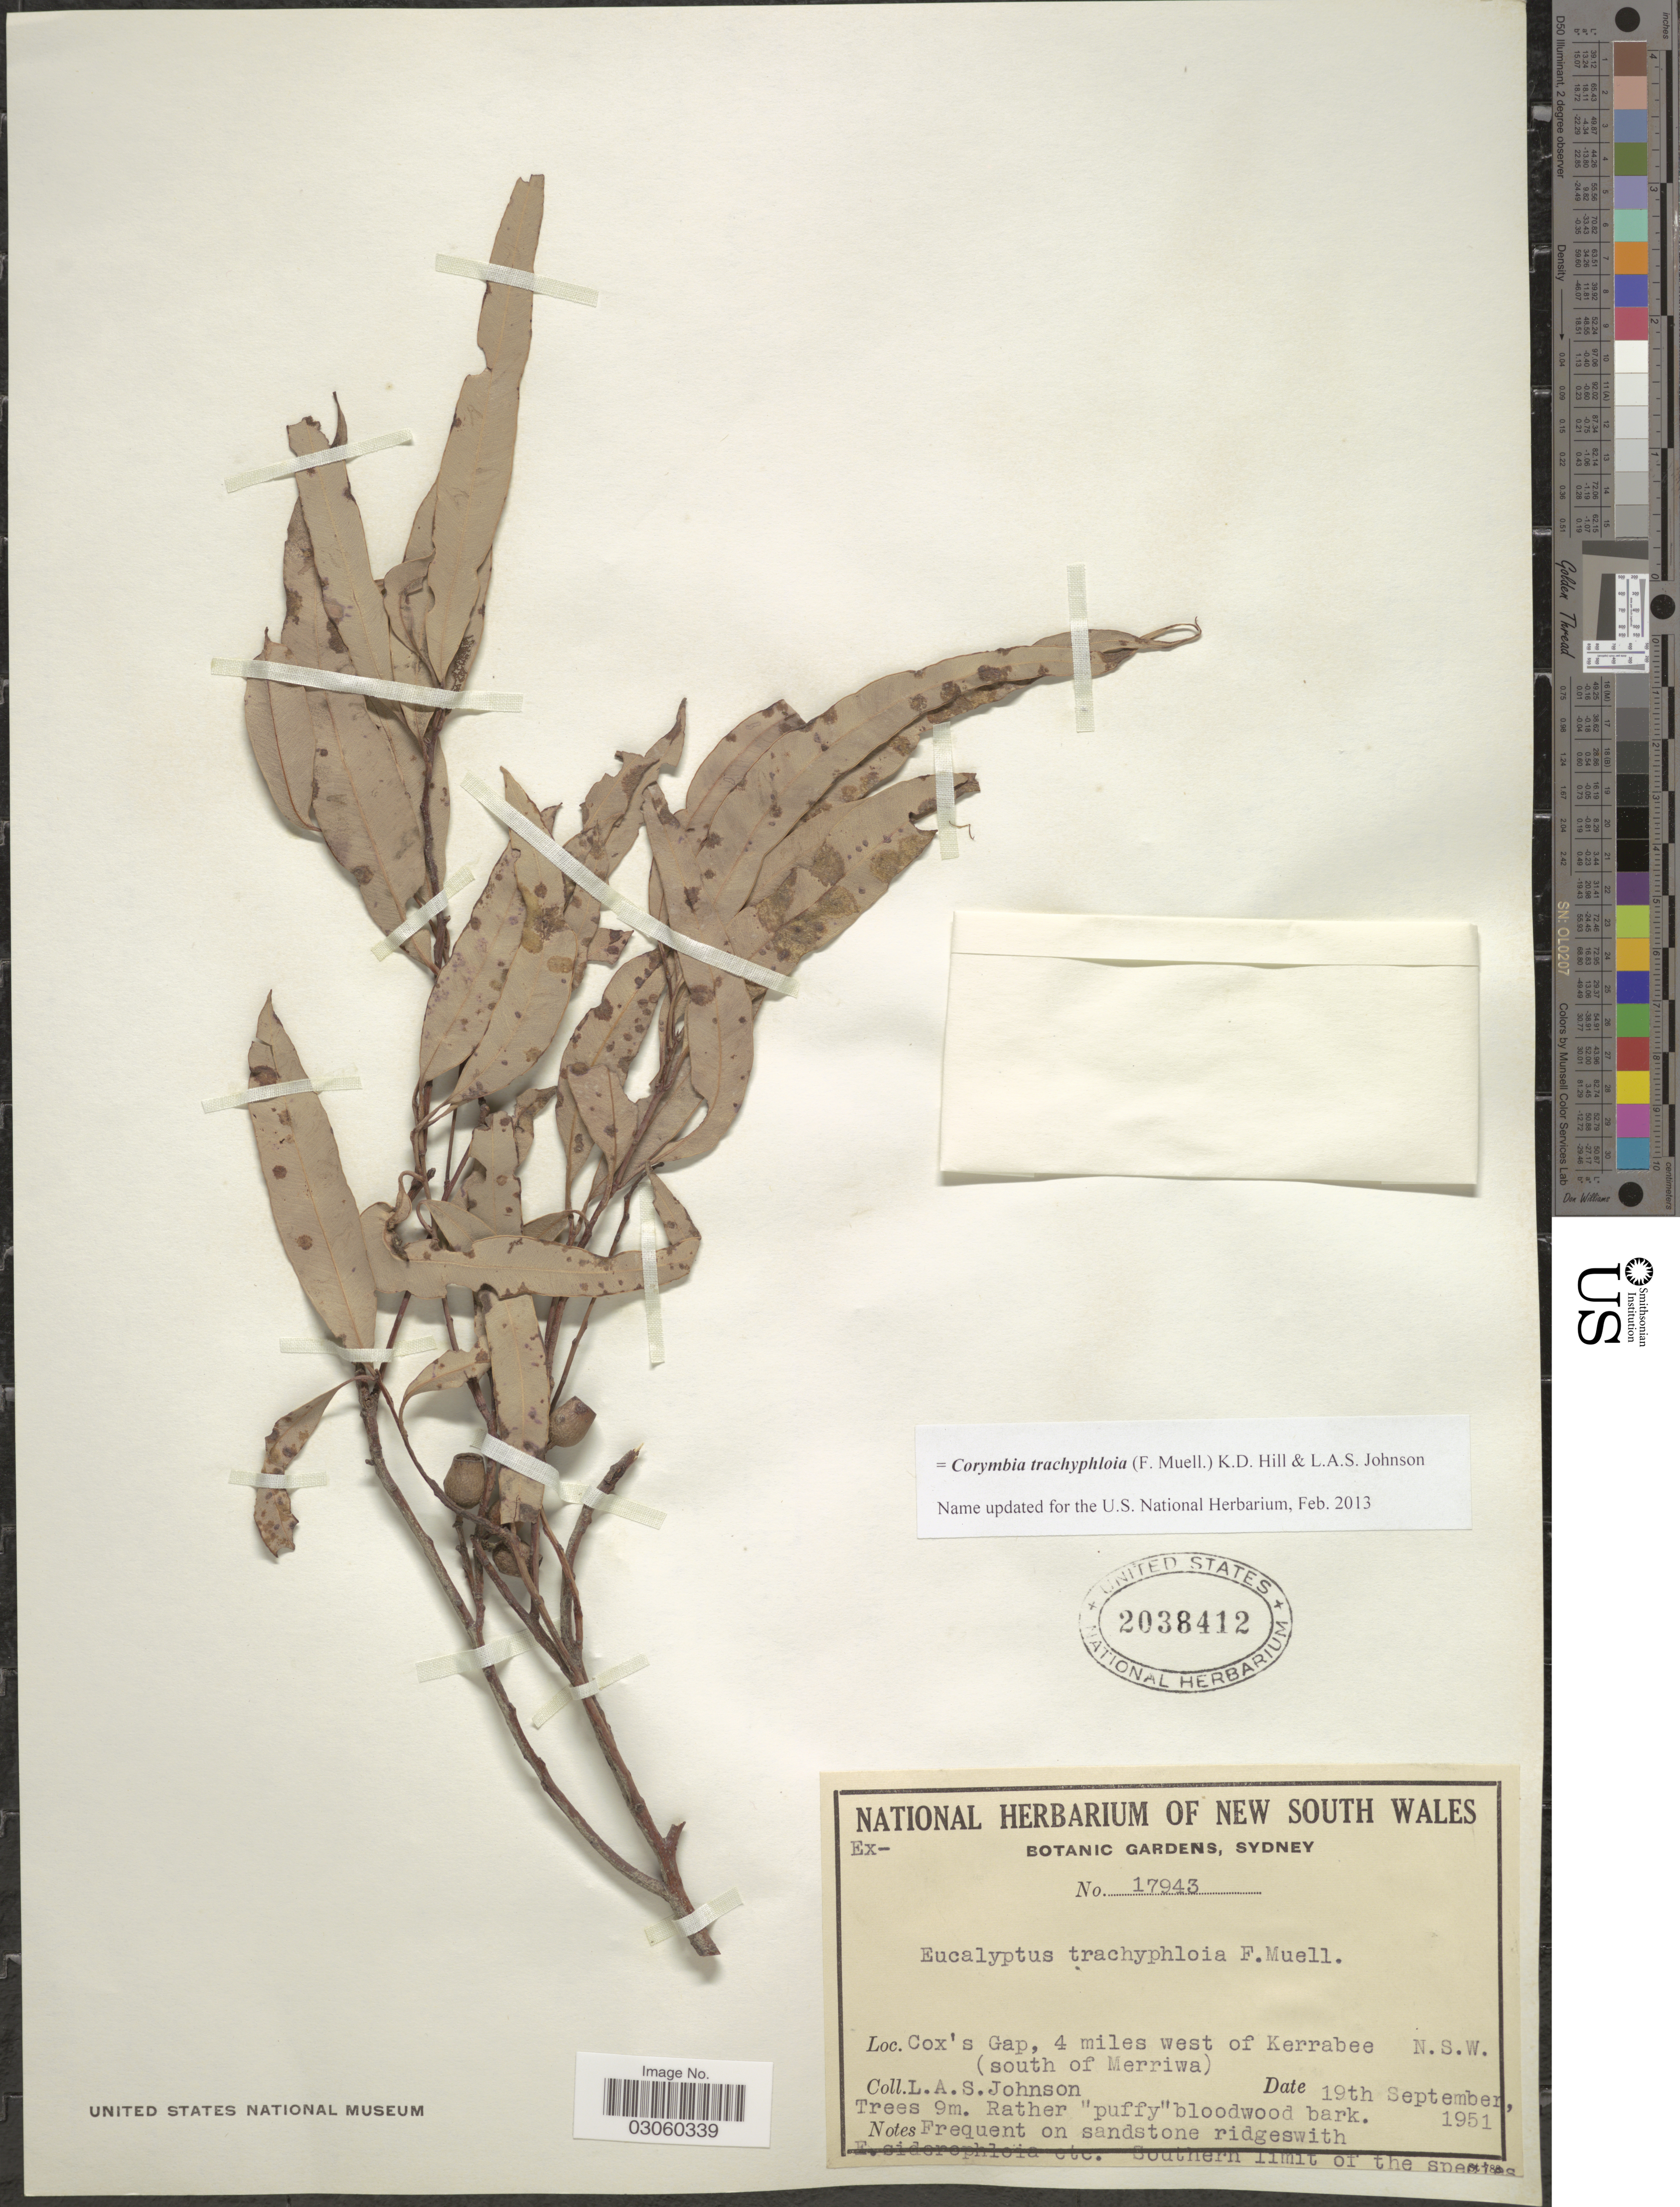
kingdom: Plantae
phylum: Tracheophyta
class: Magnoliopsida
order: Myrtales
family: Myrtaceae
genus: Corymbia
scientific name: Corymbia trachyphloia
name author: (F. Muell.) K.D. Hill & L.A.S. Johnson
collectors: L. A. S. Johnson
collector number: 17943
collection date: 1951-09-19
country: Australia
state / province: New South Wales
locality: Cox's Gap, 4 miles west of Kerrabee (south of Merriwa). N.S.W.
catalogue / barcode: US 2038412